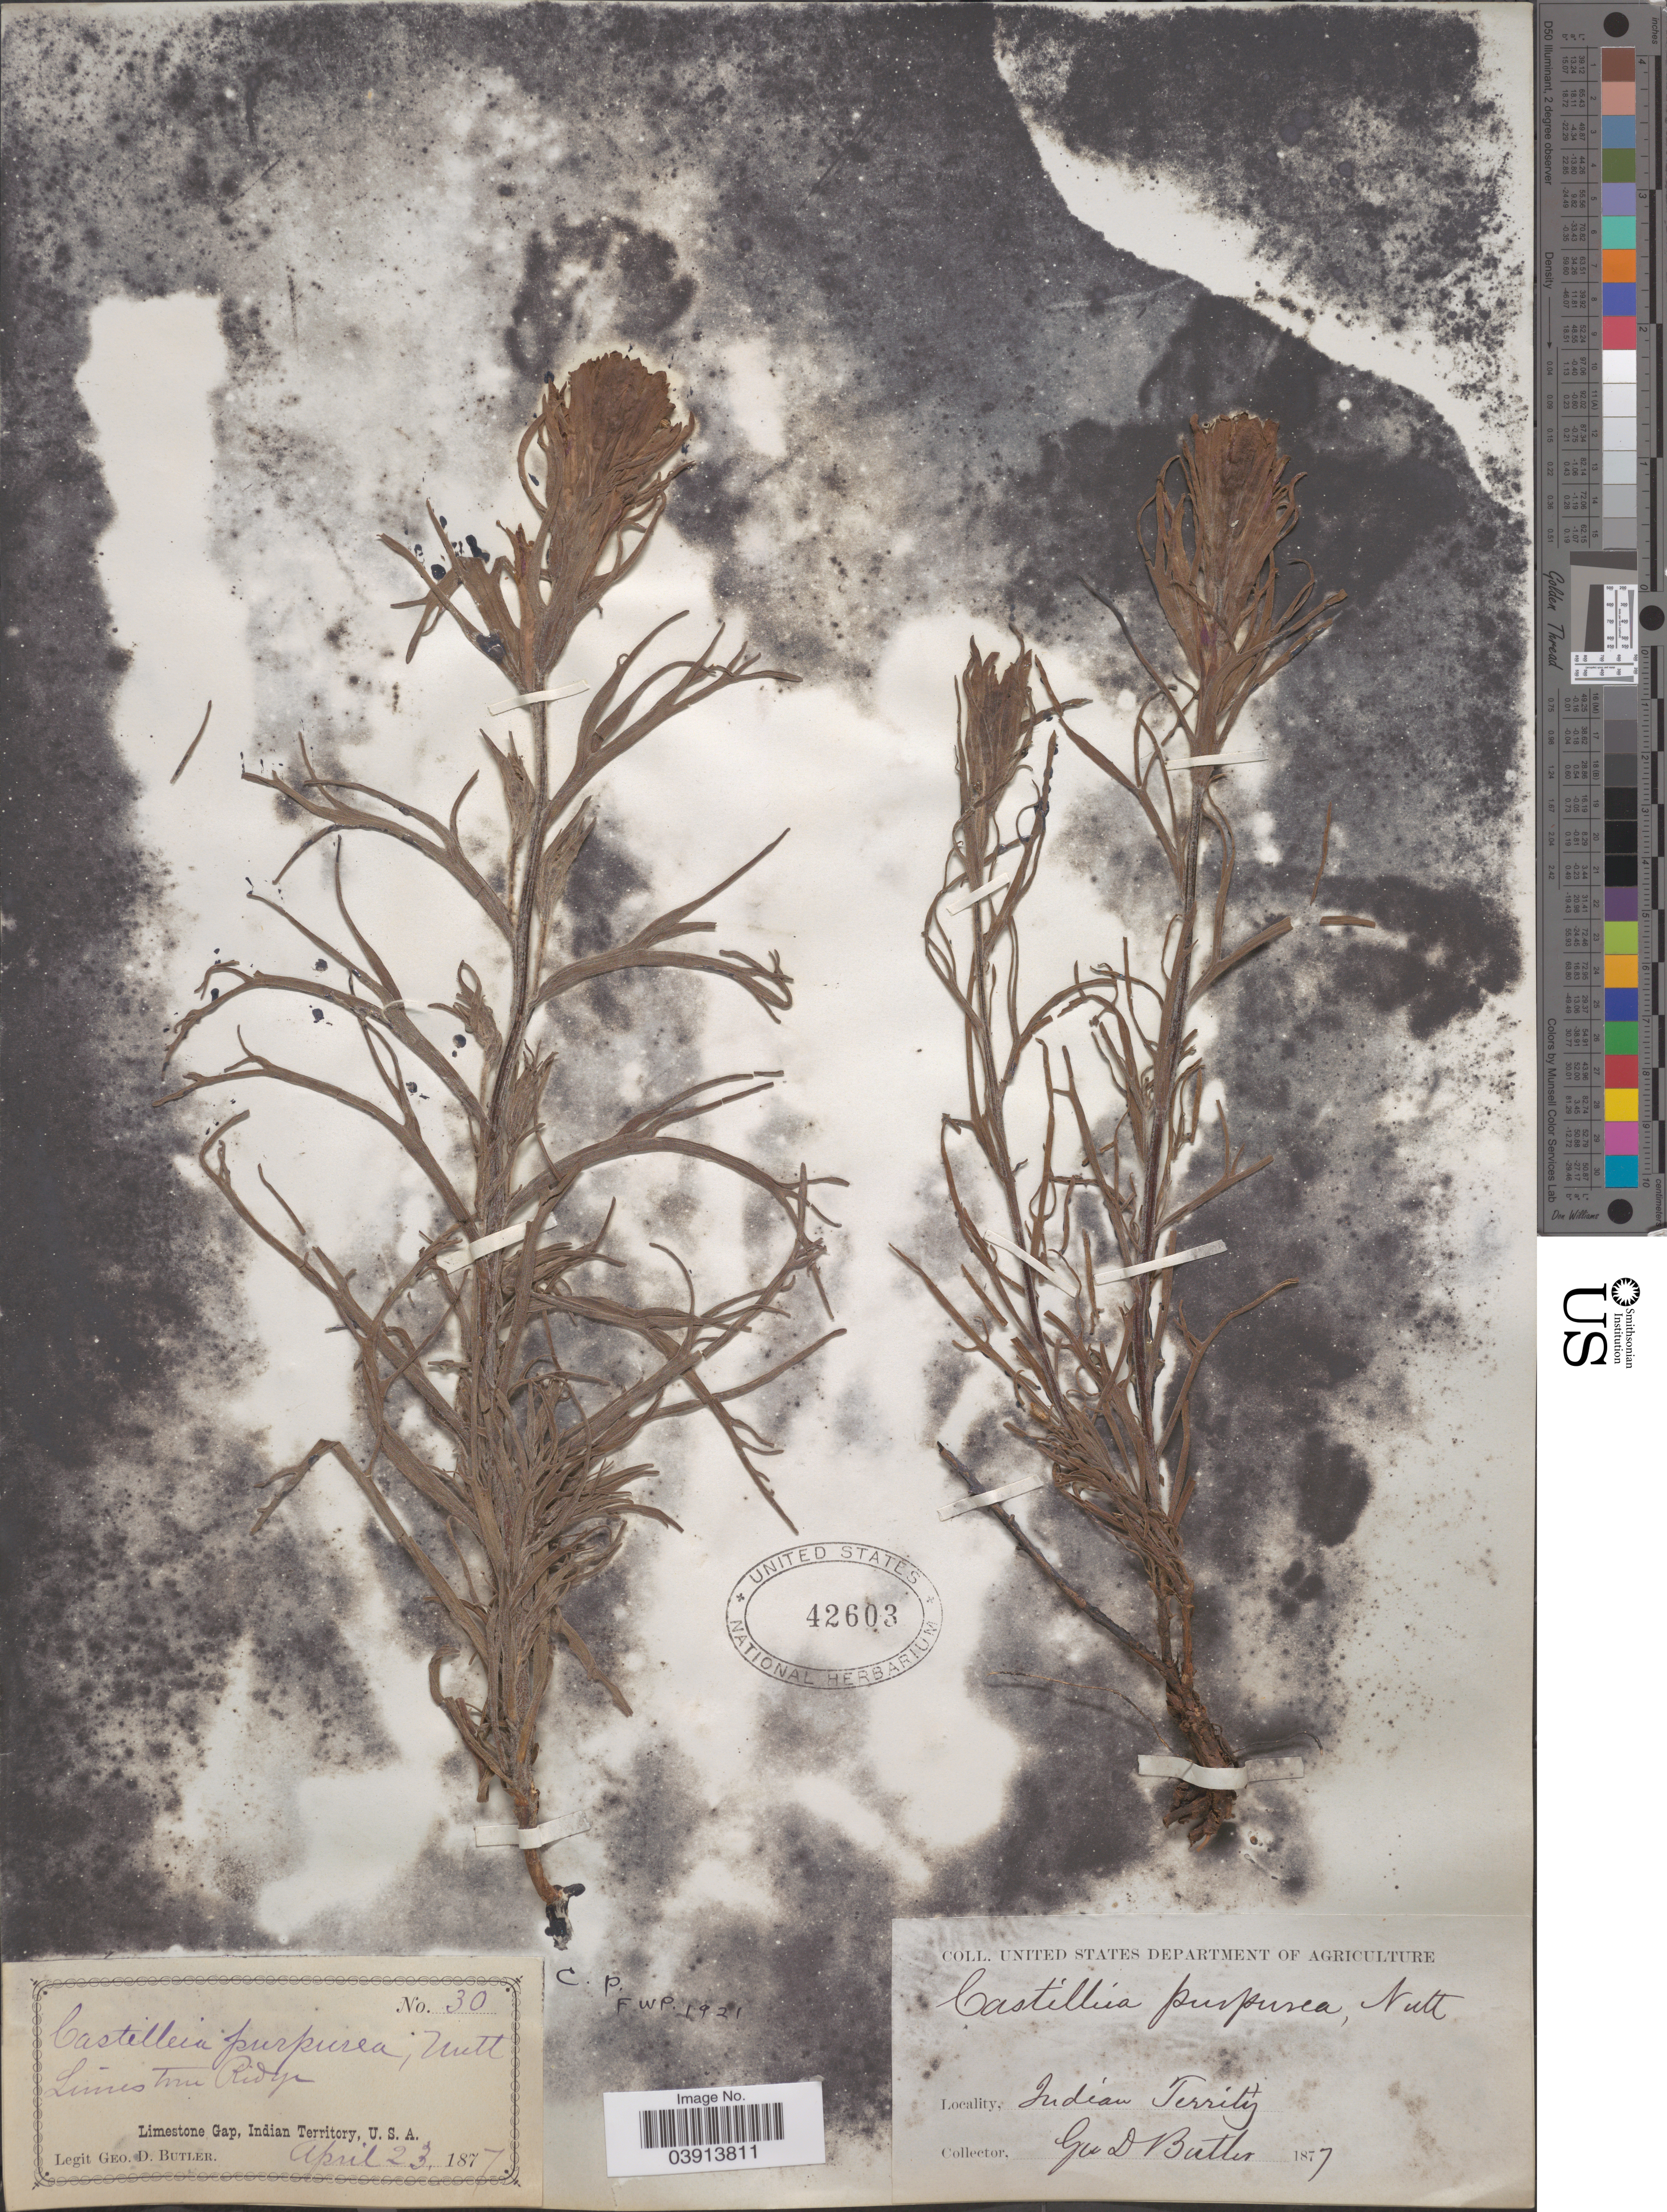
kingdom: Plantae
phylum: Tracheophyta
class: Magnoliopsida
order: Lamiales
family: Orobanchaceae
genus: Castilleja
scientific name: Castilleja purpurea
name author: (Nutt.) G. Don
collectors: G. D. Butler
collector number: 30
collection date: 1877-04-23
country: United States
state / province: Oklahoma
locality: Limestone Gap, Indian Territory.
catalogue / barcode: US 42603